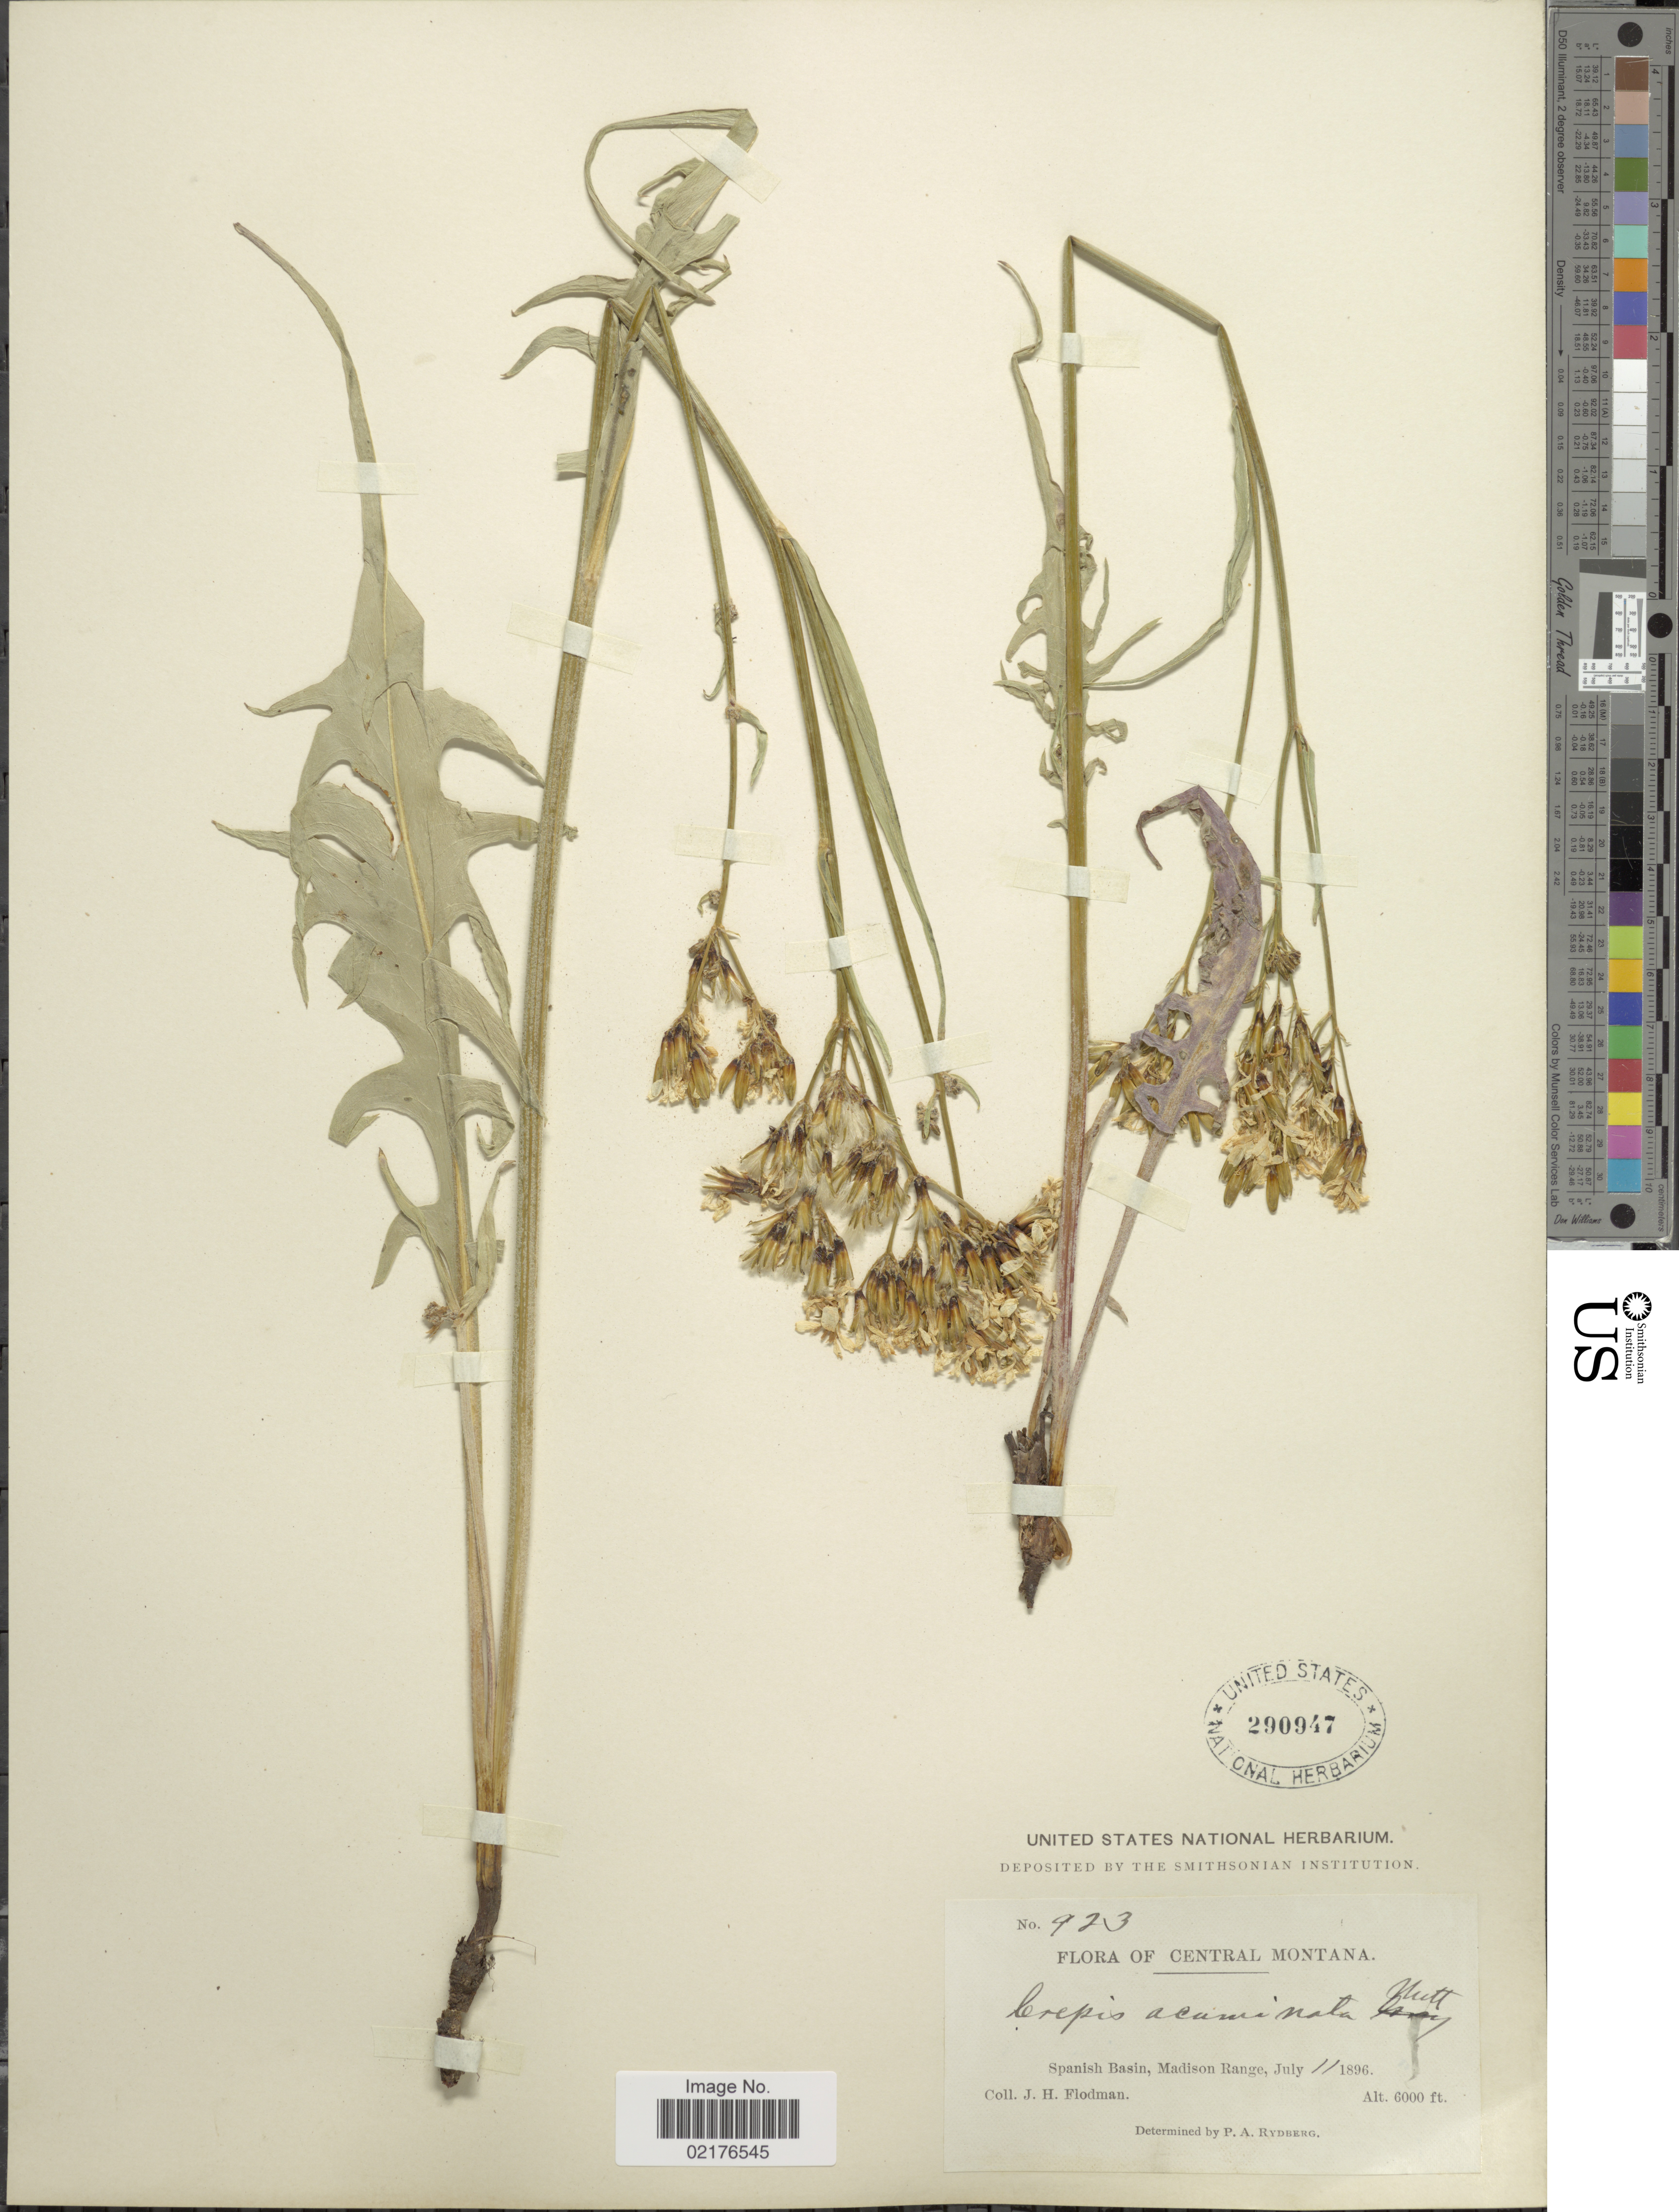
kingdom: Plantae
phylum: Tracheophyta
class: Magnoliopsida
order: Asterales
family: Asteraceae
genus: Crepis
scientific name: Crepis acuminata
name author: Nutt.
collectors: J. Flodman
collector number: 923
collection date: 1896-07-11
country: United States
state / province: Montana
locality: Central Montana, Spanish Basin, Madison Range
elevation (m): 1829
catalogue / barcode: US 29097